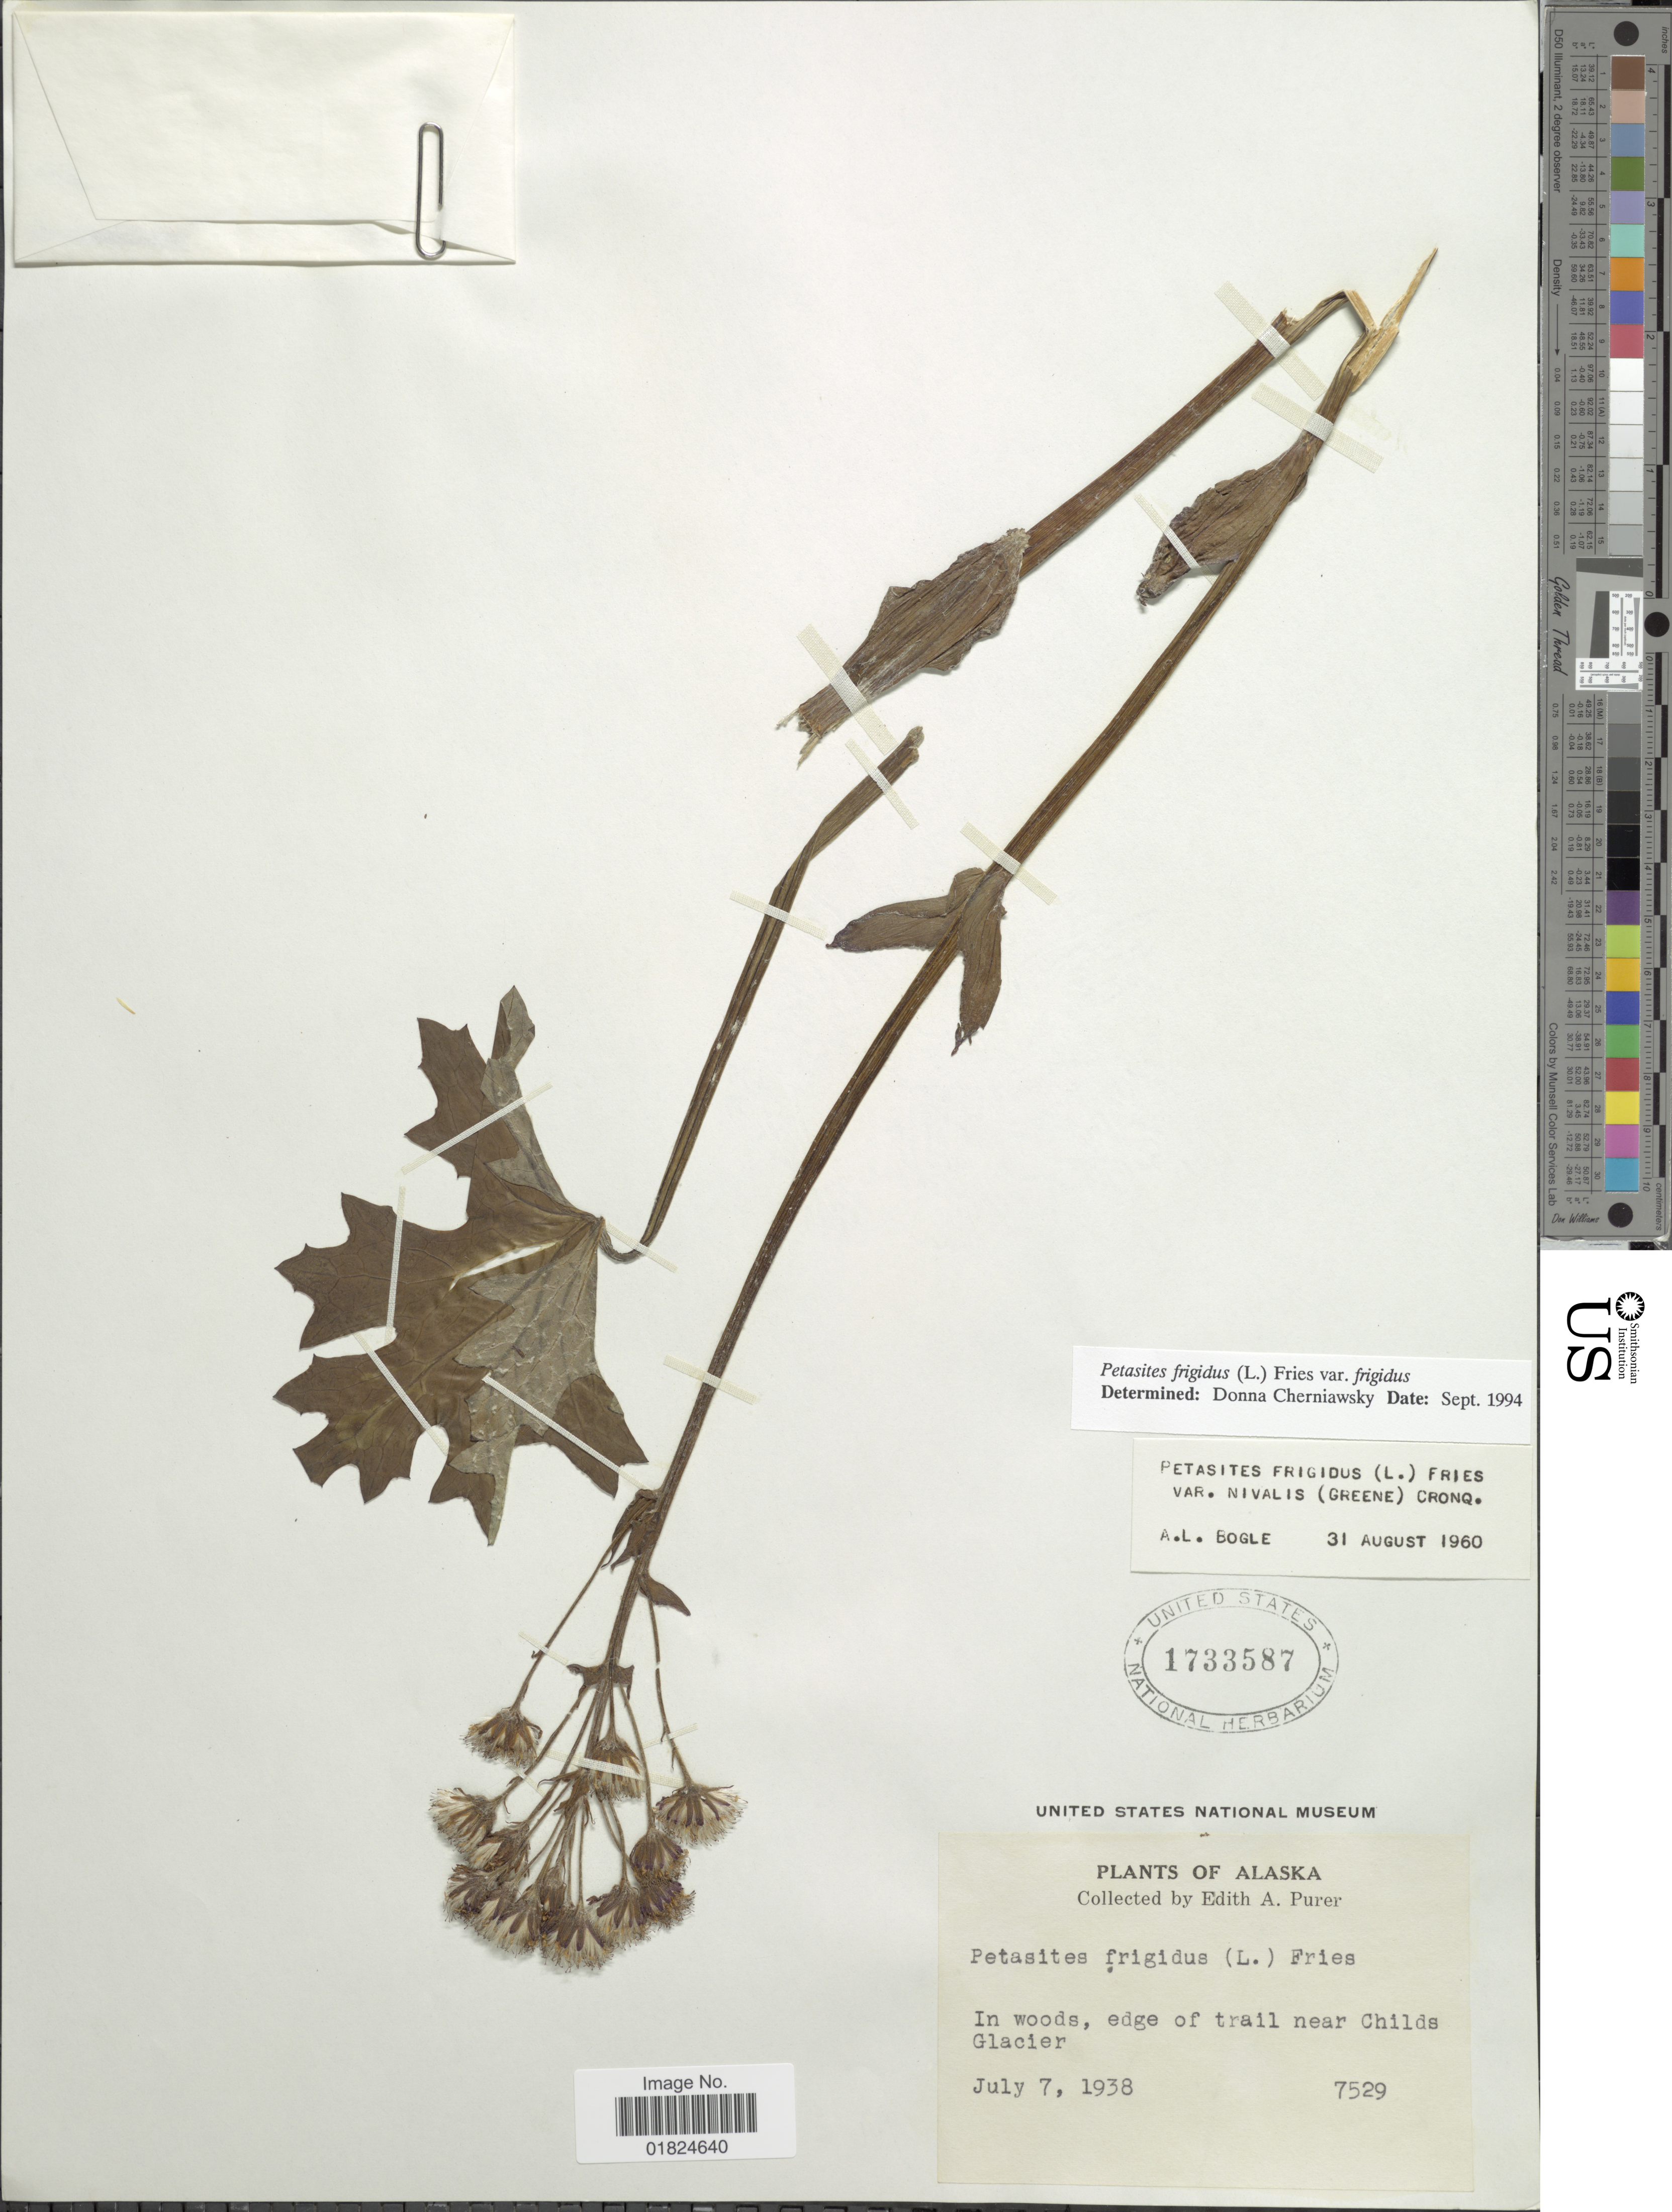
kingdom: Plantae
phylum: Tracheophyta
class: Magnoliopsida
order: Asterales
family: Asteraceae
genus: Petasites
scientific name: Petasites frigidus var. frigidus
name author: (L.) Fr.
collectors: E. Purer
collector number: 7529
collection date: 1938-07-07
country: United States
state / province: Alaska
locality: Alaska. In woods, edge of trail near Childs Glacier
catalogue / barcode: US 1733587